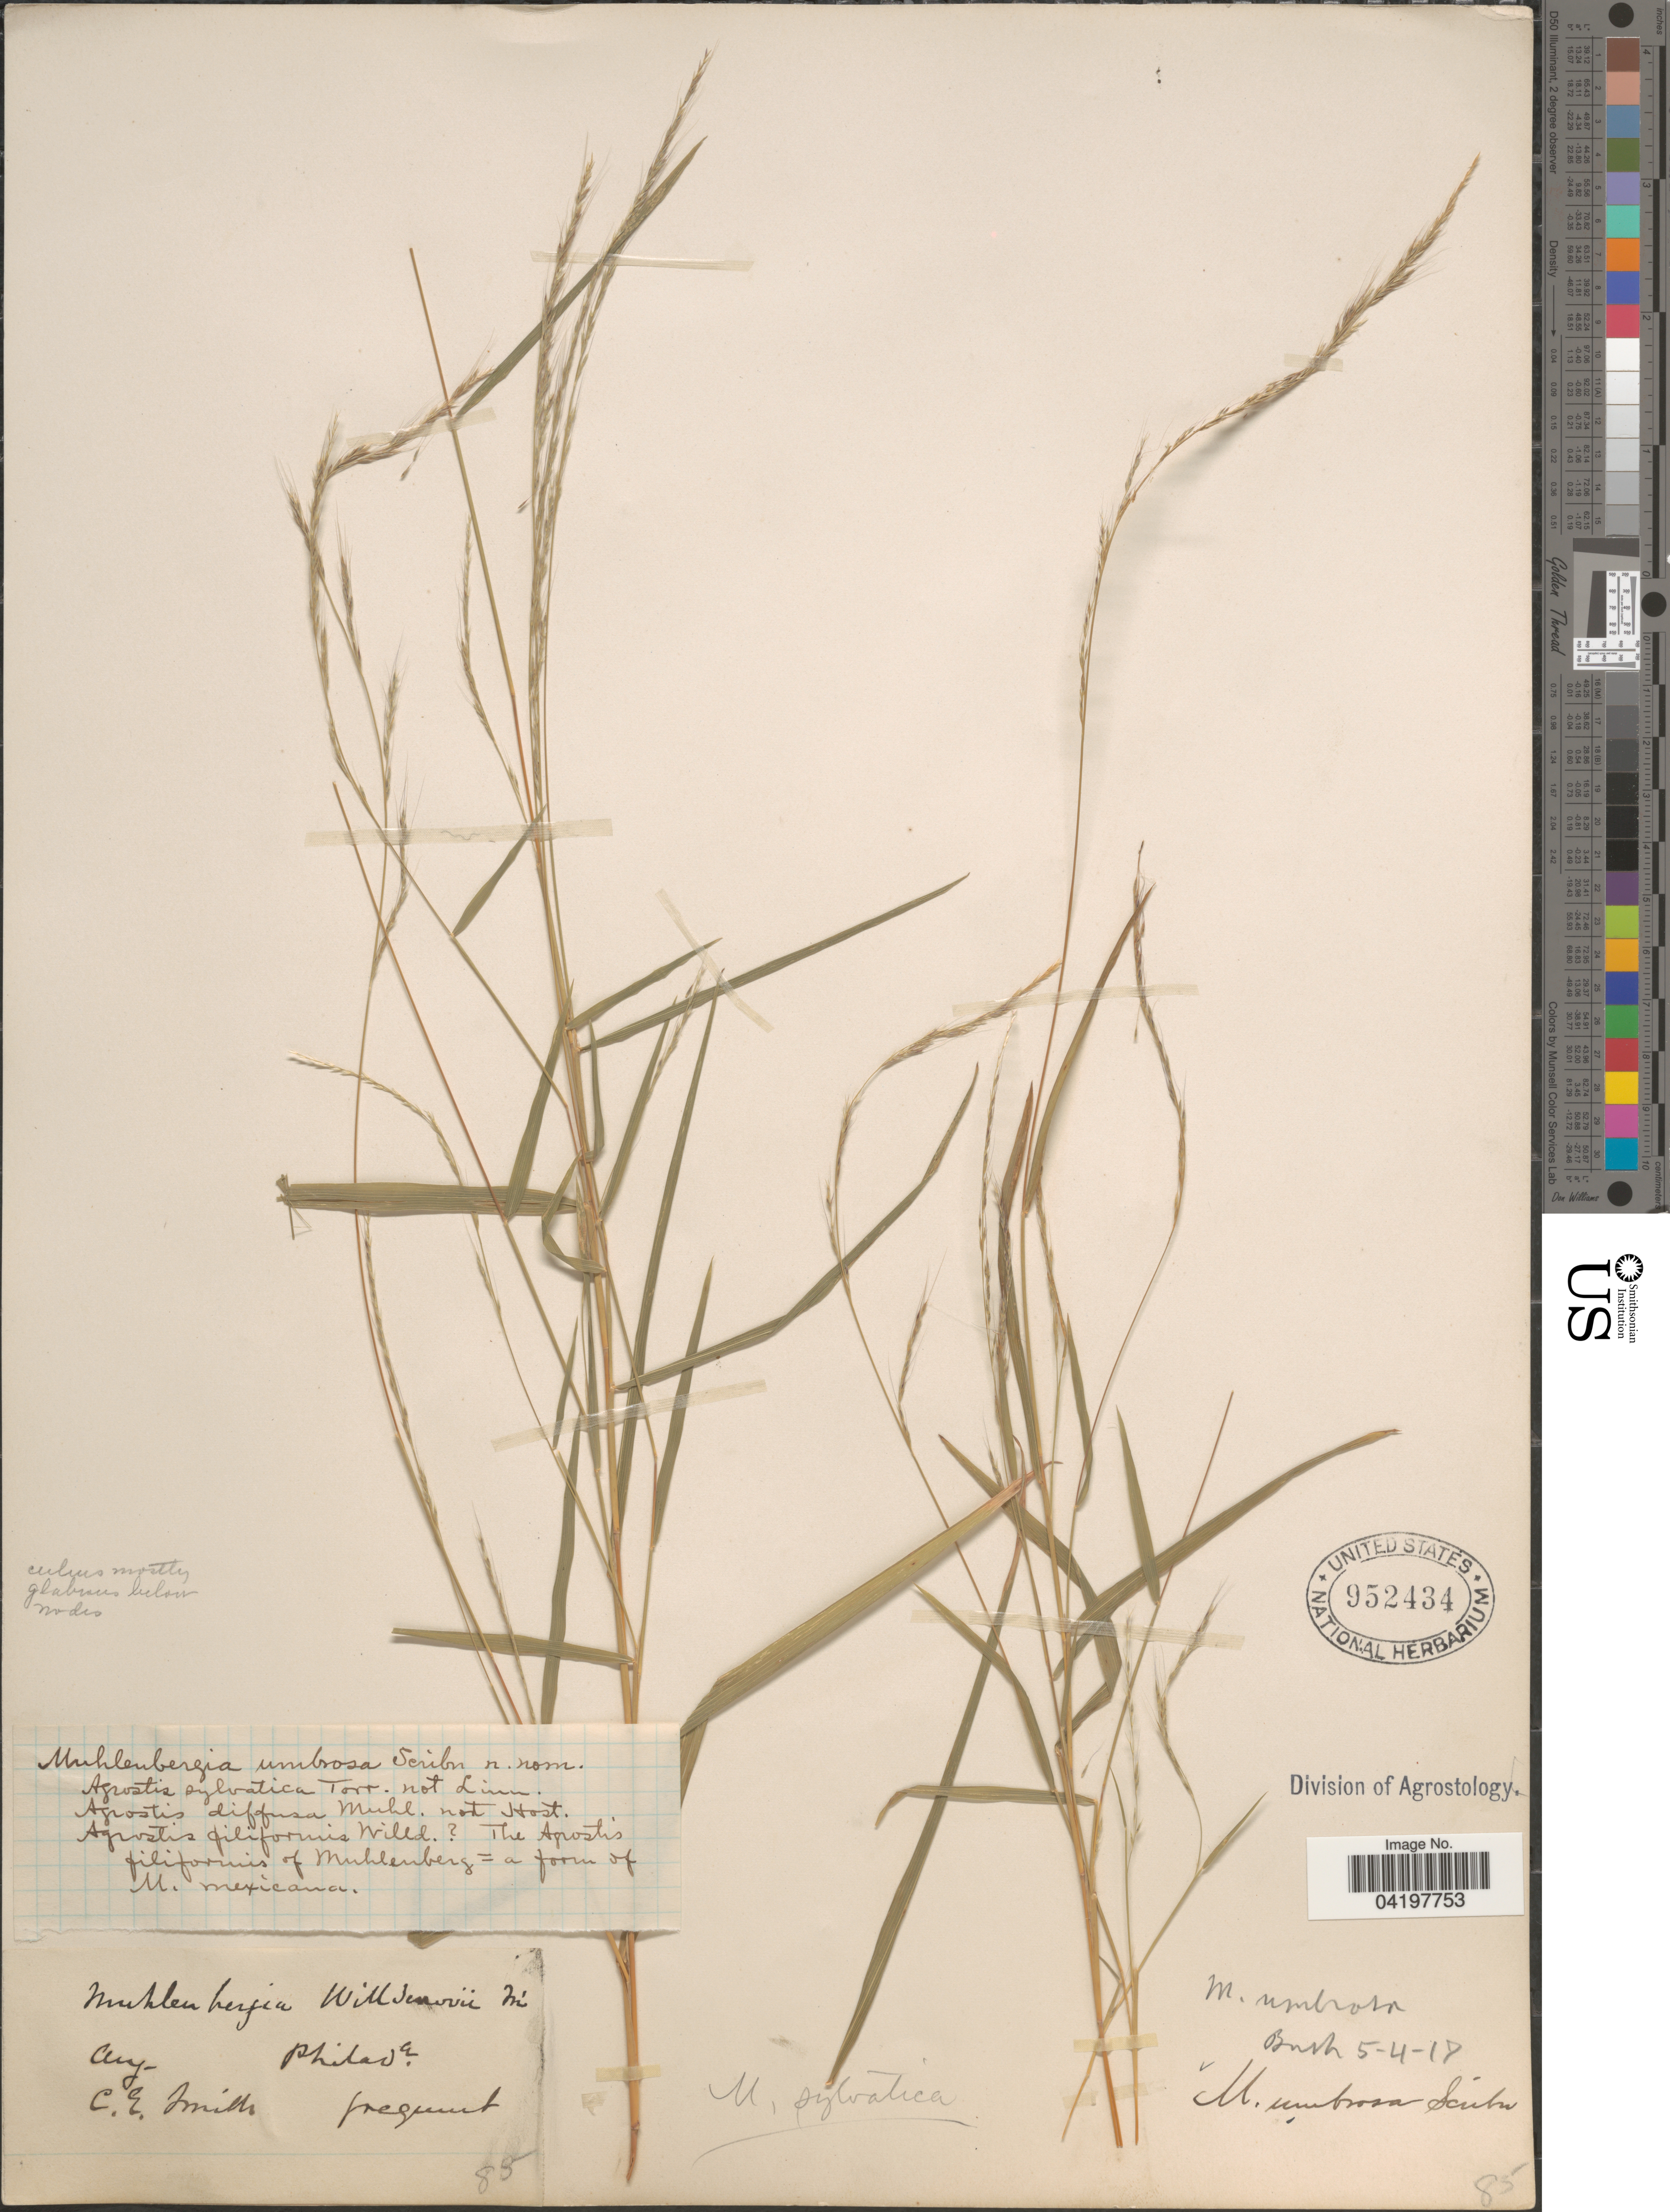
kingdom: Plantae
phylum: Tracheophyta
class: Liliopsida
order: Poales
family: Poaceae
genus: Muhlenbergia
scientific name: Muhlenbergia sylvatica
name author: (Torr.) Torr. ex A. Gray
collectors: C. E. Smith Jr.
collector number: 85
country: United States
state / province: Pennsylvania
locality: Philada.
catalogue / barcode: US 952434